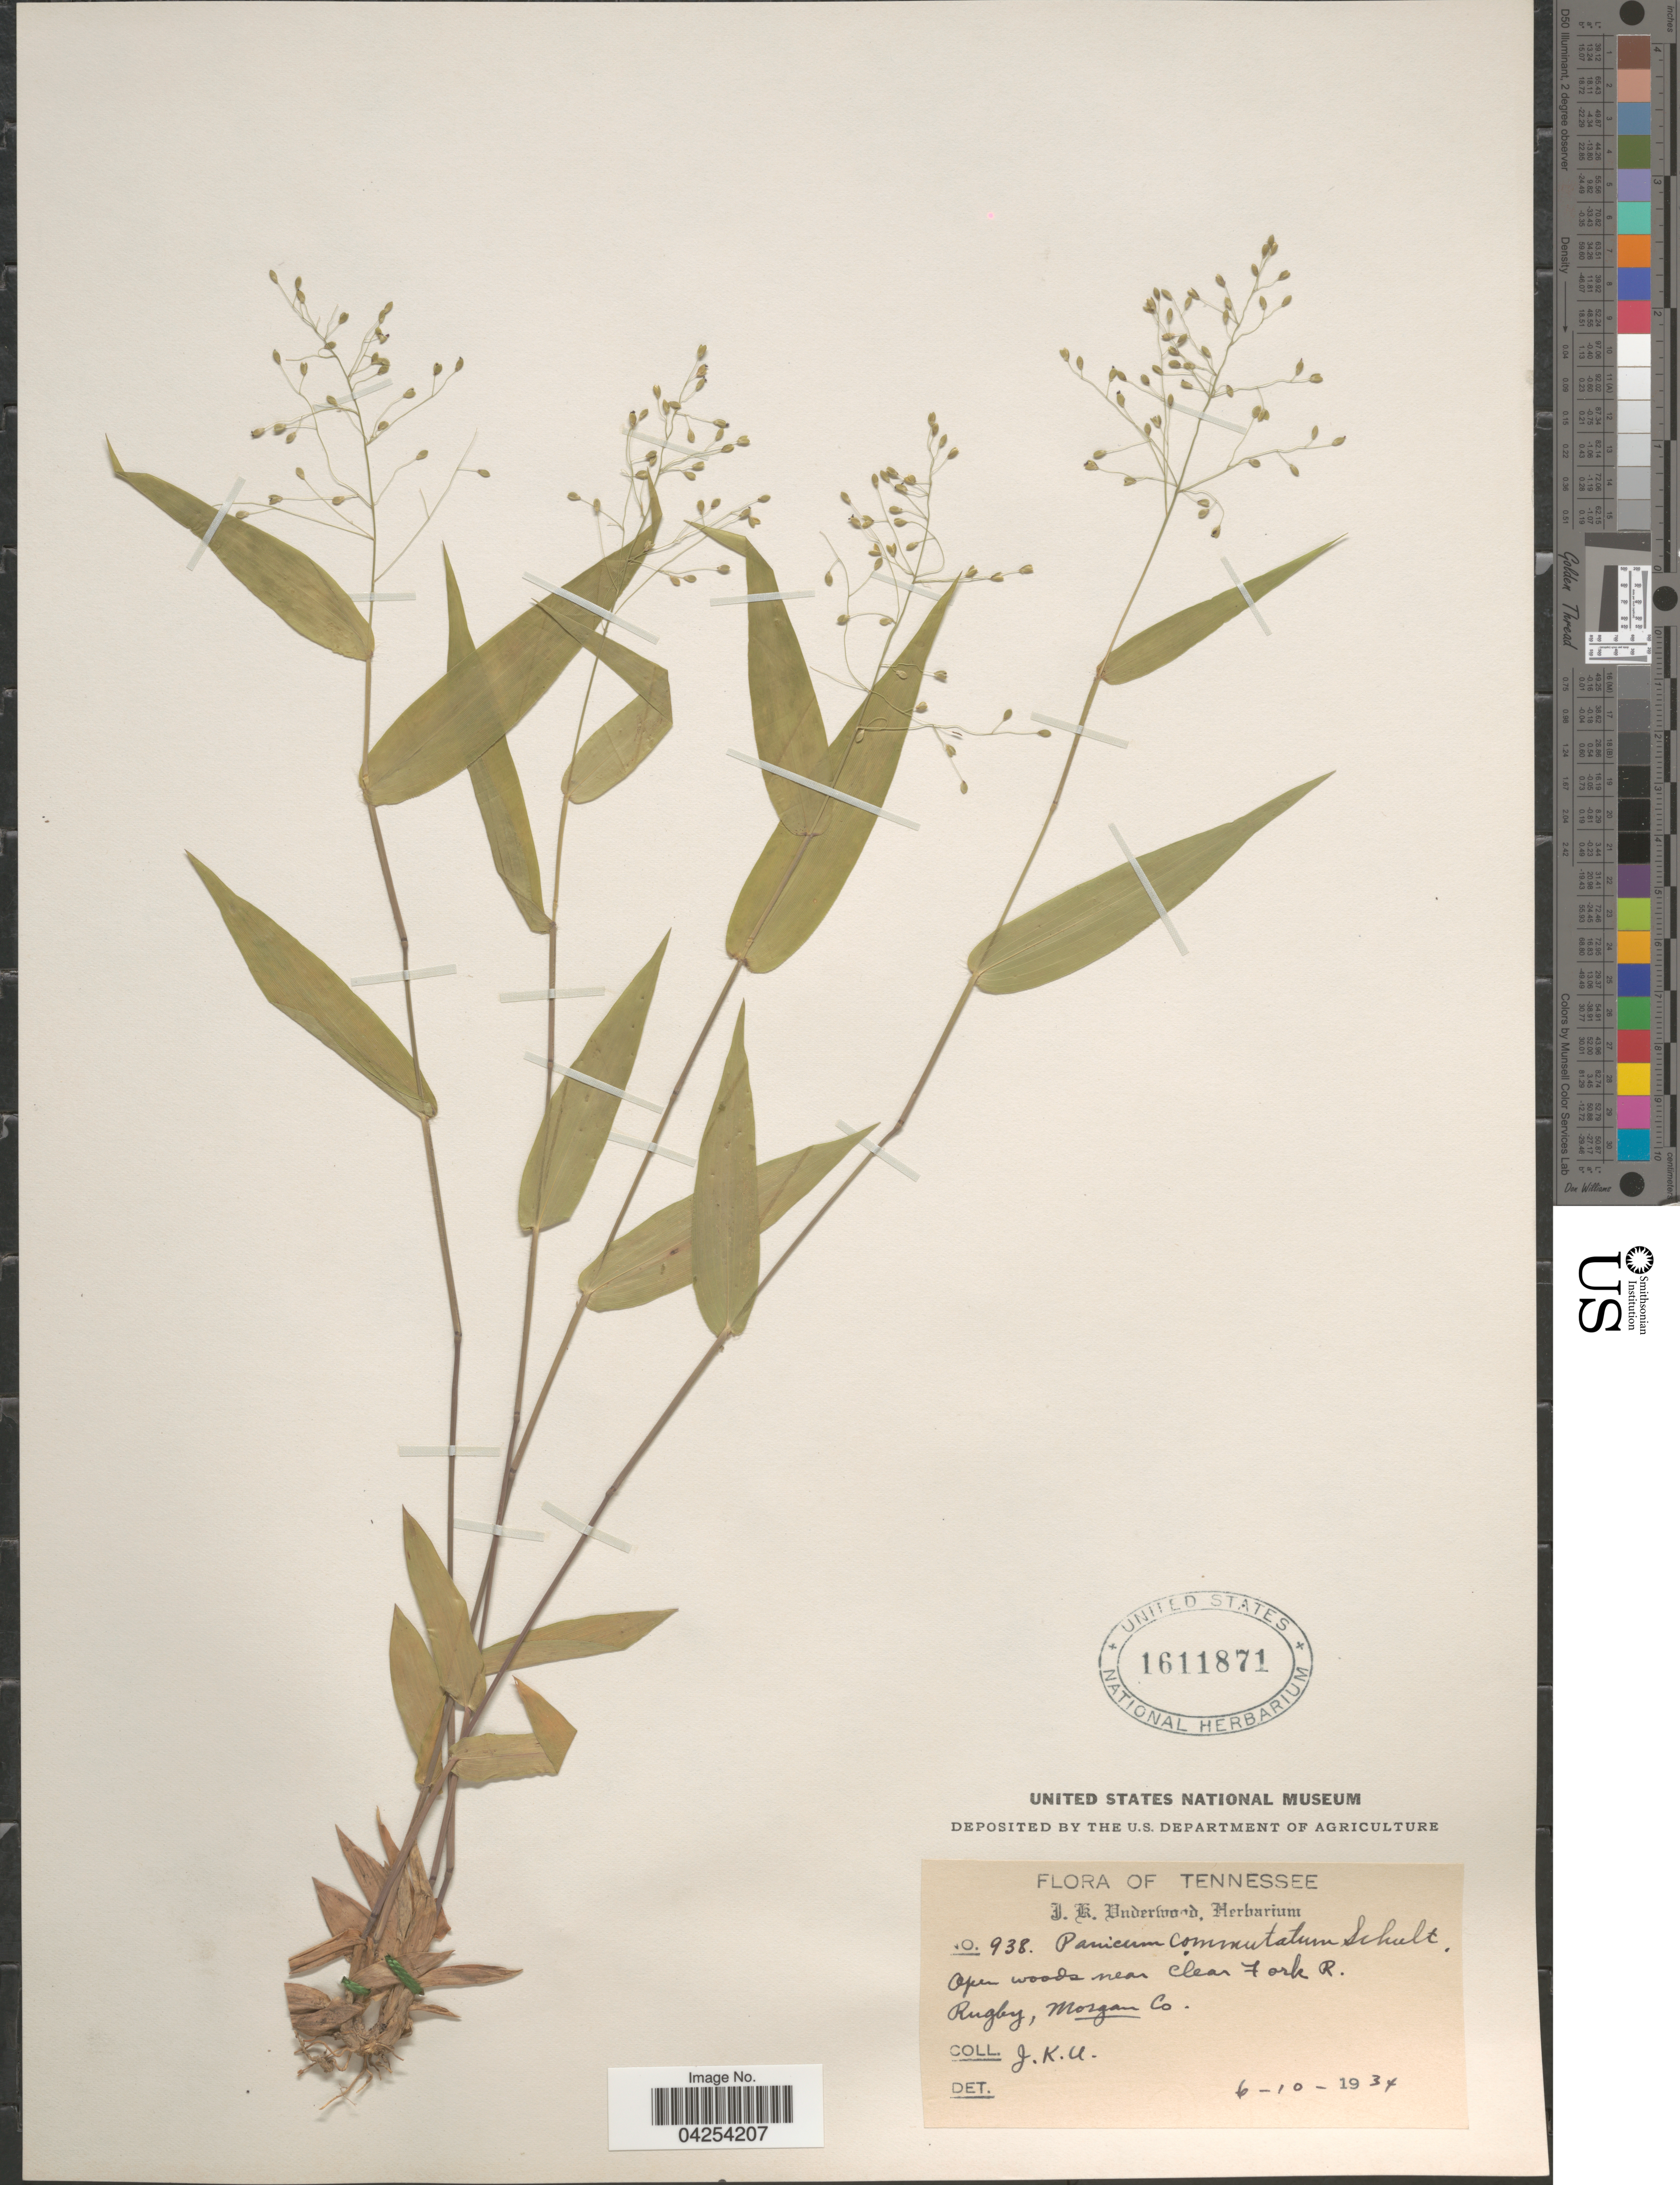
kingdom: Plantae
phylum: Tracheophyta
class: Liliopsida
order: Poales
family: Poaceae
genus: Dichanthelium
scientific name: Dichanthelium commutatum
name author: (Schult.) Gould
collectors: J. K. Underwood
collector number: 938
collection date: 1934-06-10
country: United States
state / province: Tennessee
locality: Open woods near clear Fork R. Rugby, Morgan Co.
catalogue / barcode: US 1611871